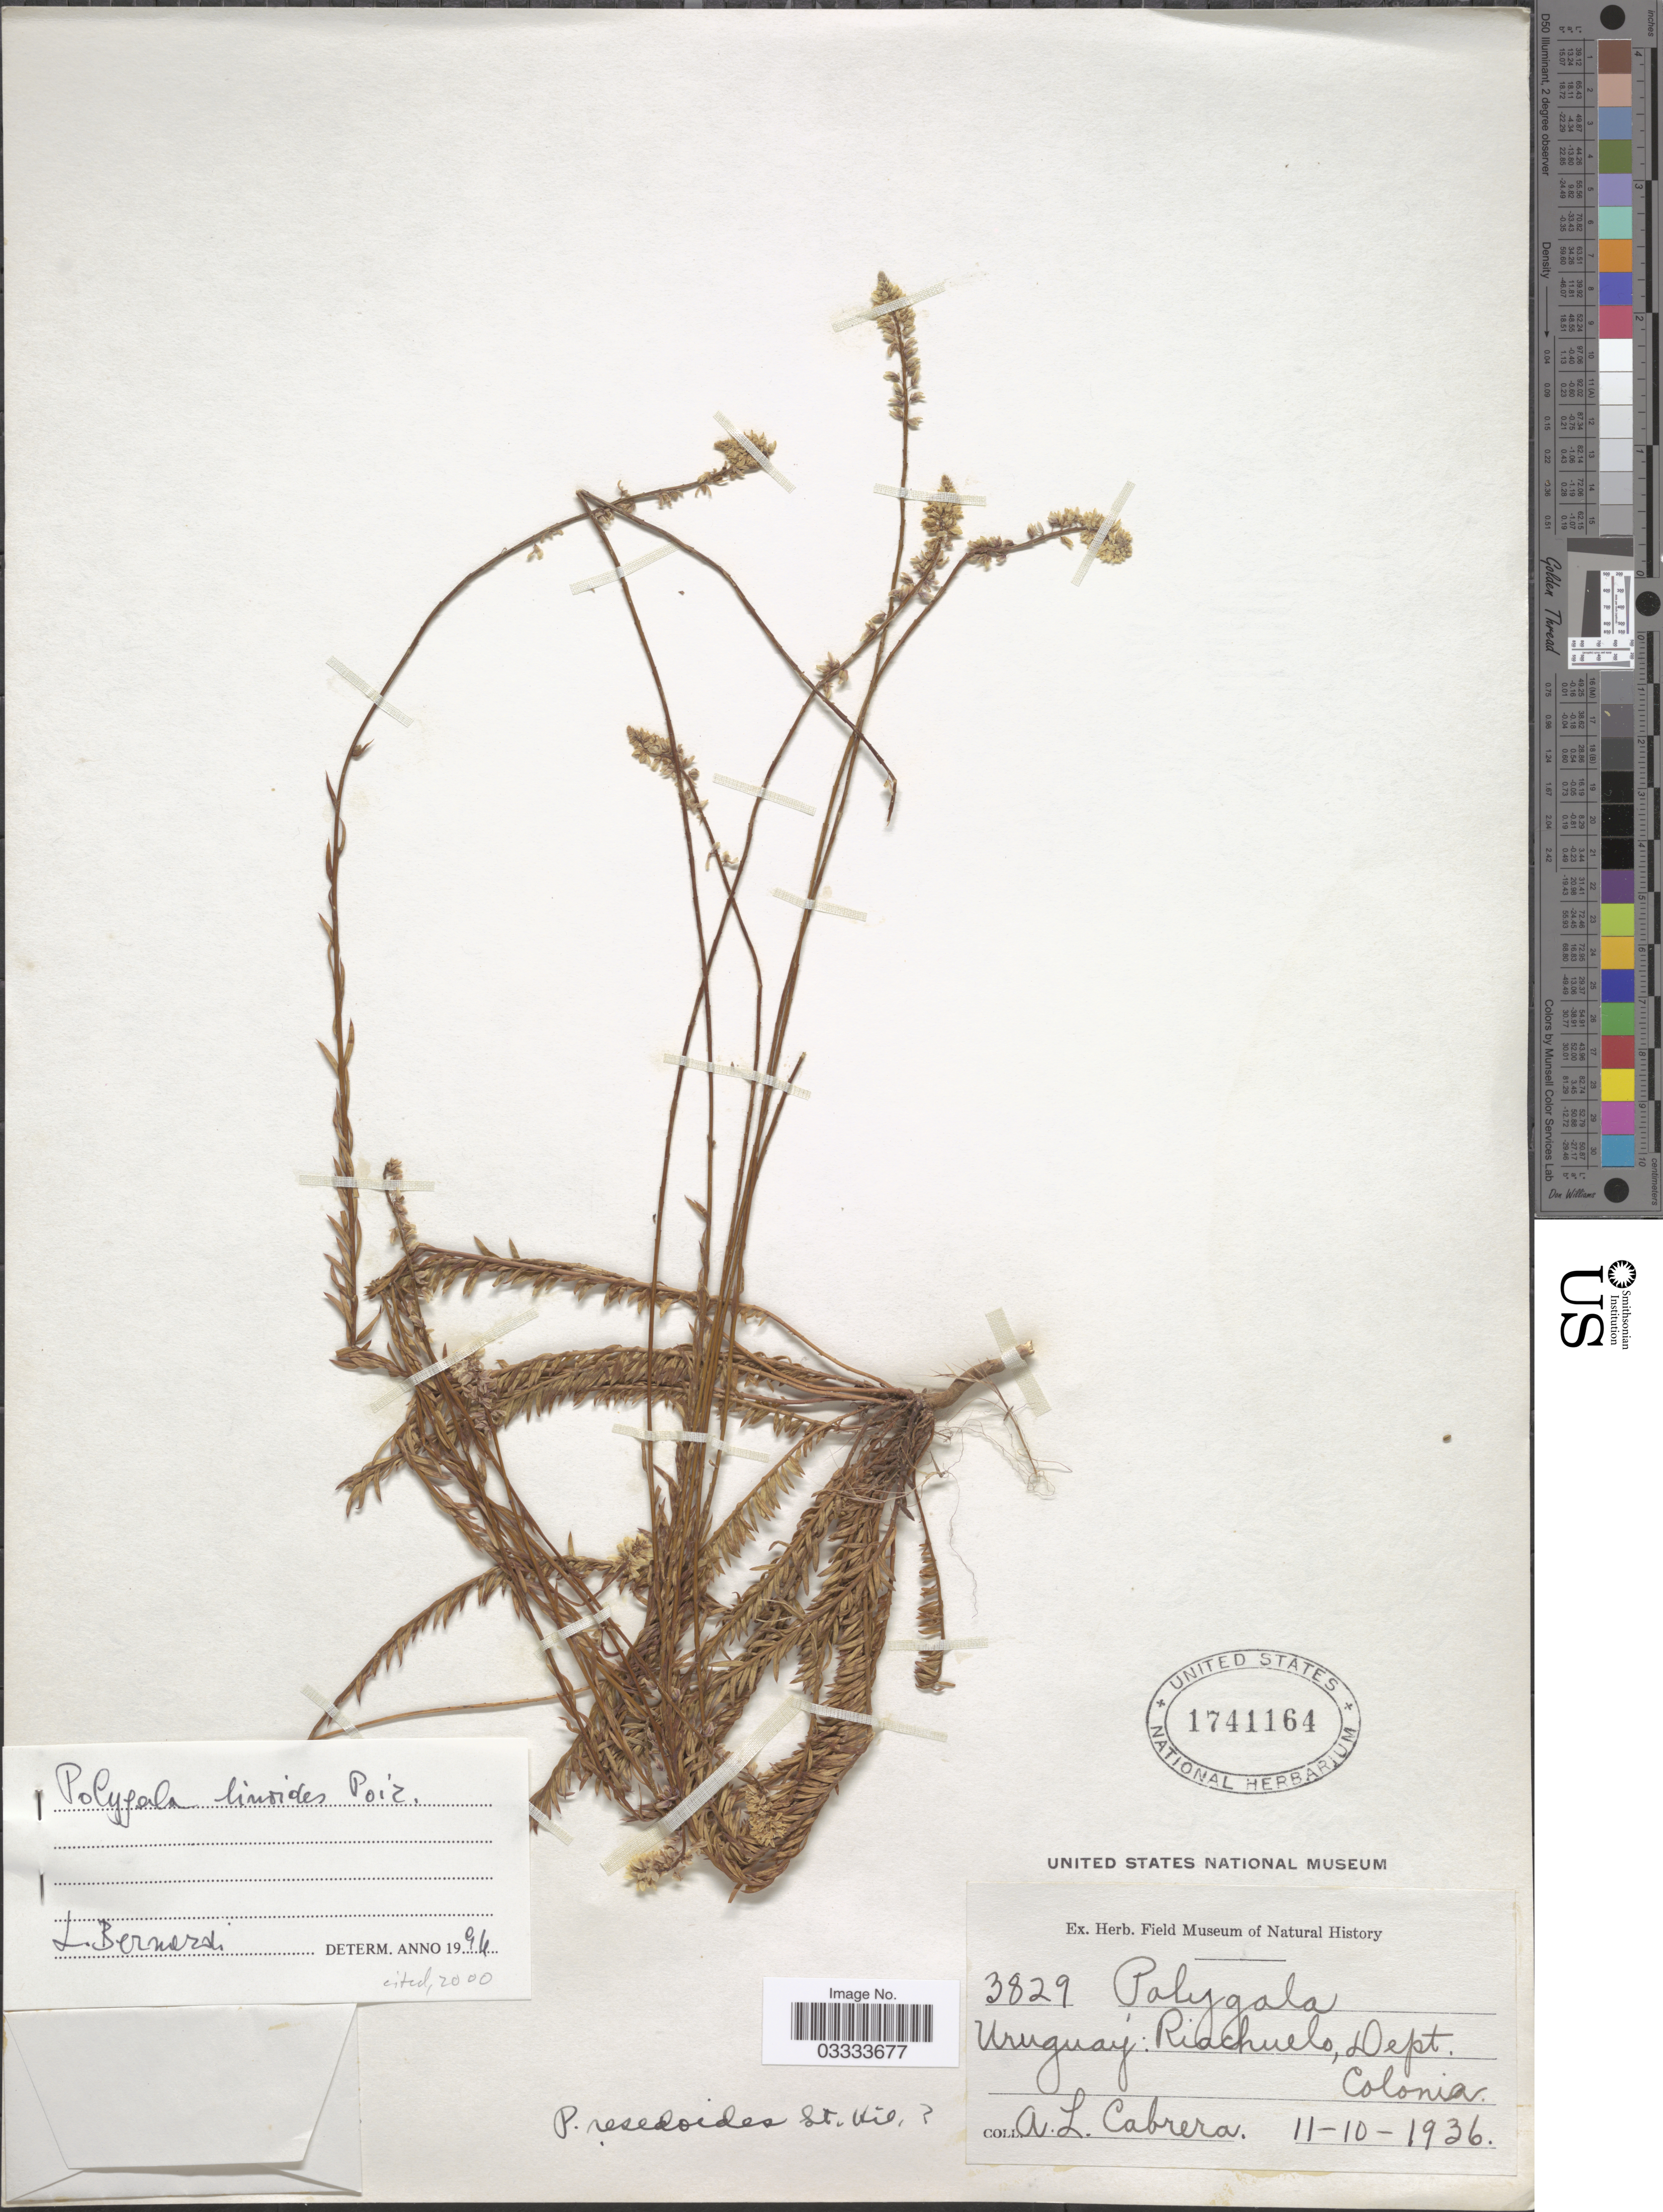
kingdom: Plantae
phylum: Tracheophyta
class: Magnoliopsida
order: Fabales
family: Polygalaceae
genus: Polygala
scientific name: Polygala linoides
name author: Poir.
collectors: A. L. Cabrera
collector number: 3829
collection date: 1936-10-11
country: Uruguay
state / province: Colonia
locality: Riachuelo, Dept. Colonia.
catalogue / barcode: US 1741164